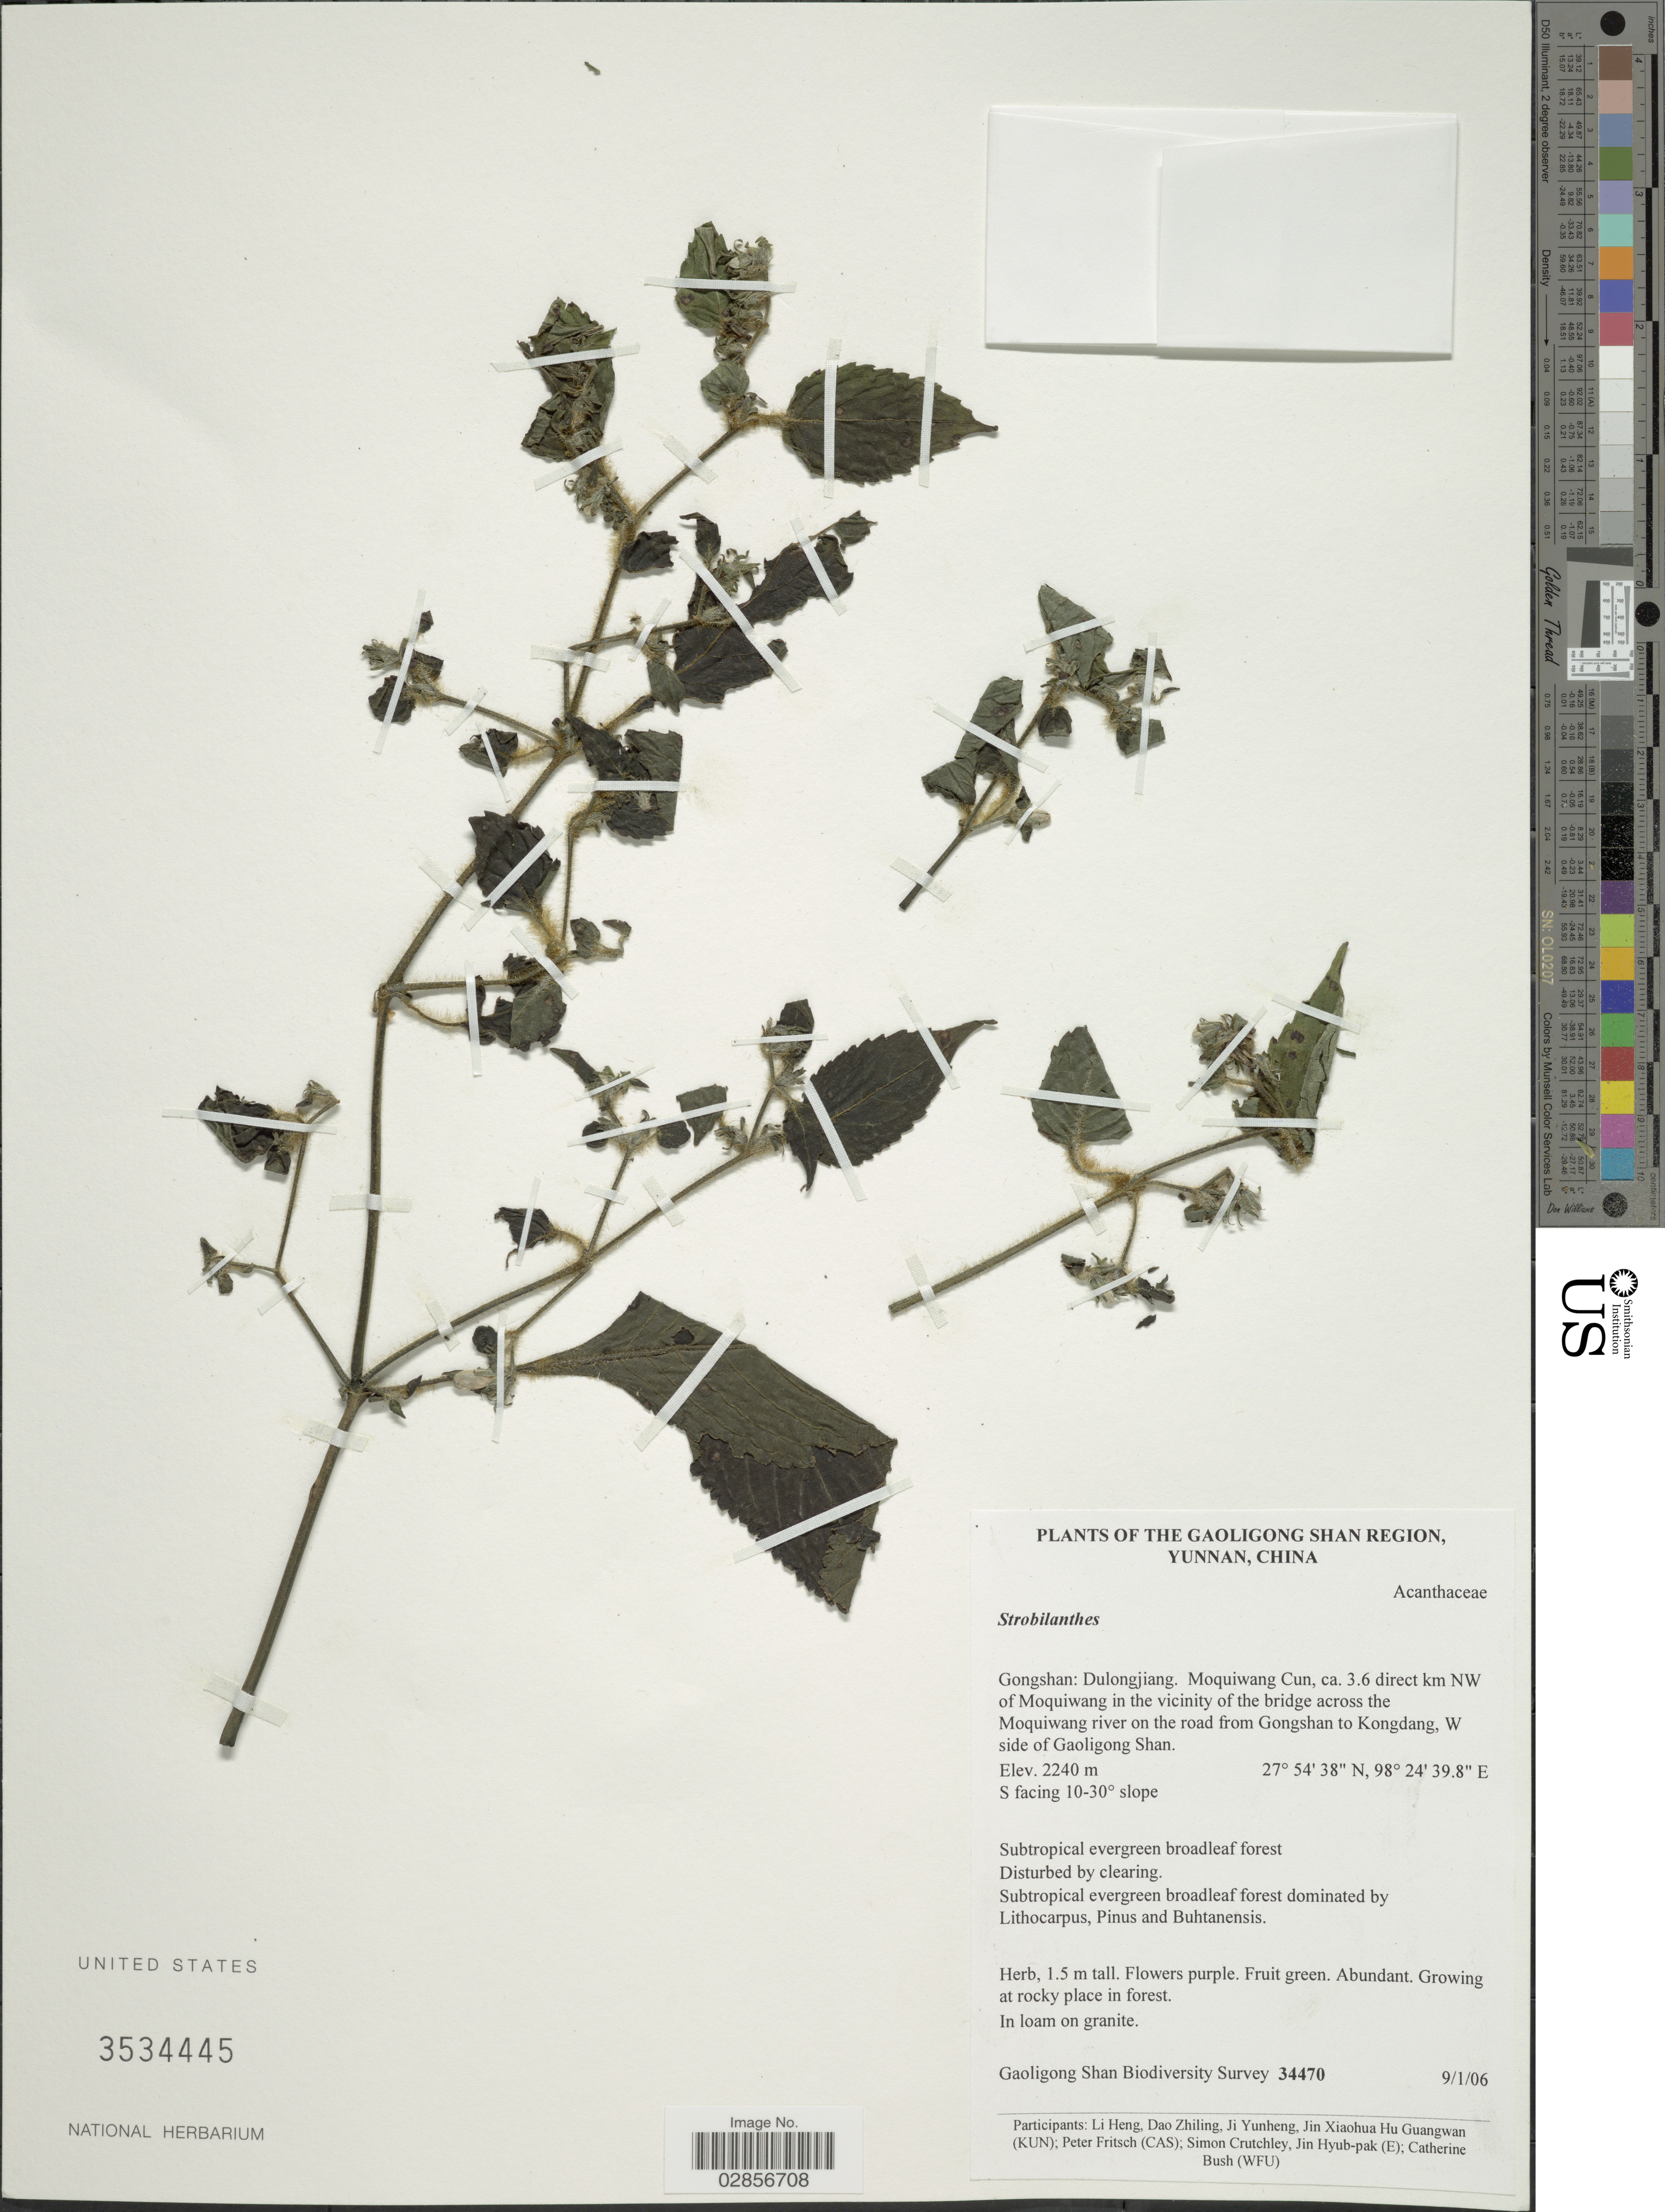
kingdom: Plantae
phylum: Tracheophyta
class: Magnoliopsida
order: Lamiales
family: Acanthaceae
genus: Strobilanthes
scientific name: Strobilanthes sp.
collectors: L. Heng, D. Zhiling, J. Yunheng, J. Xiaohua & et al.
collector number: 34470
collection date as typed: Transcribed d/m/y: 9/1/6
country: China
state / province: Yunnan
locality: The Gaoligong Shan Region, Gongshan: Dulongjiang. Moquiwang Cun, ca. 3.6 direct km NW of Moquiwang in the vicinity of the bridge across the Moquiwang river on the road from Gongshan to Kongdang, W side of Gaoligong Shan.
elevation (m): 2240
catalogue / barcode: US 3534445